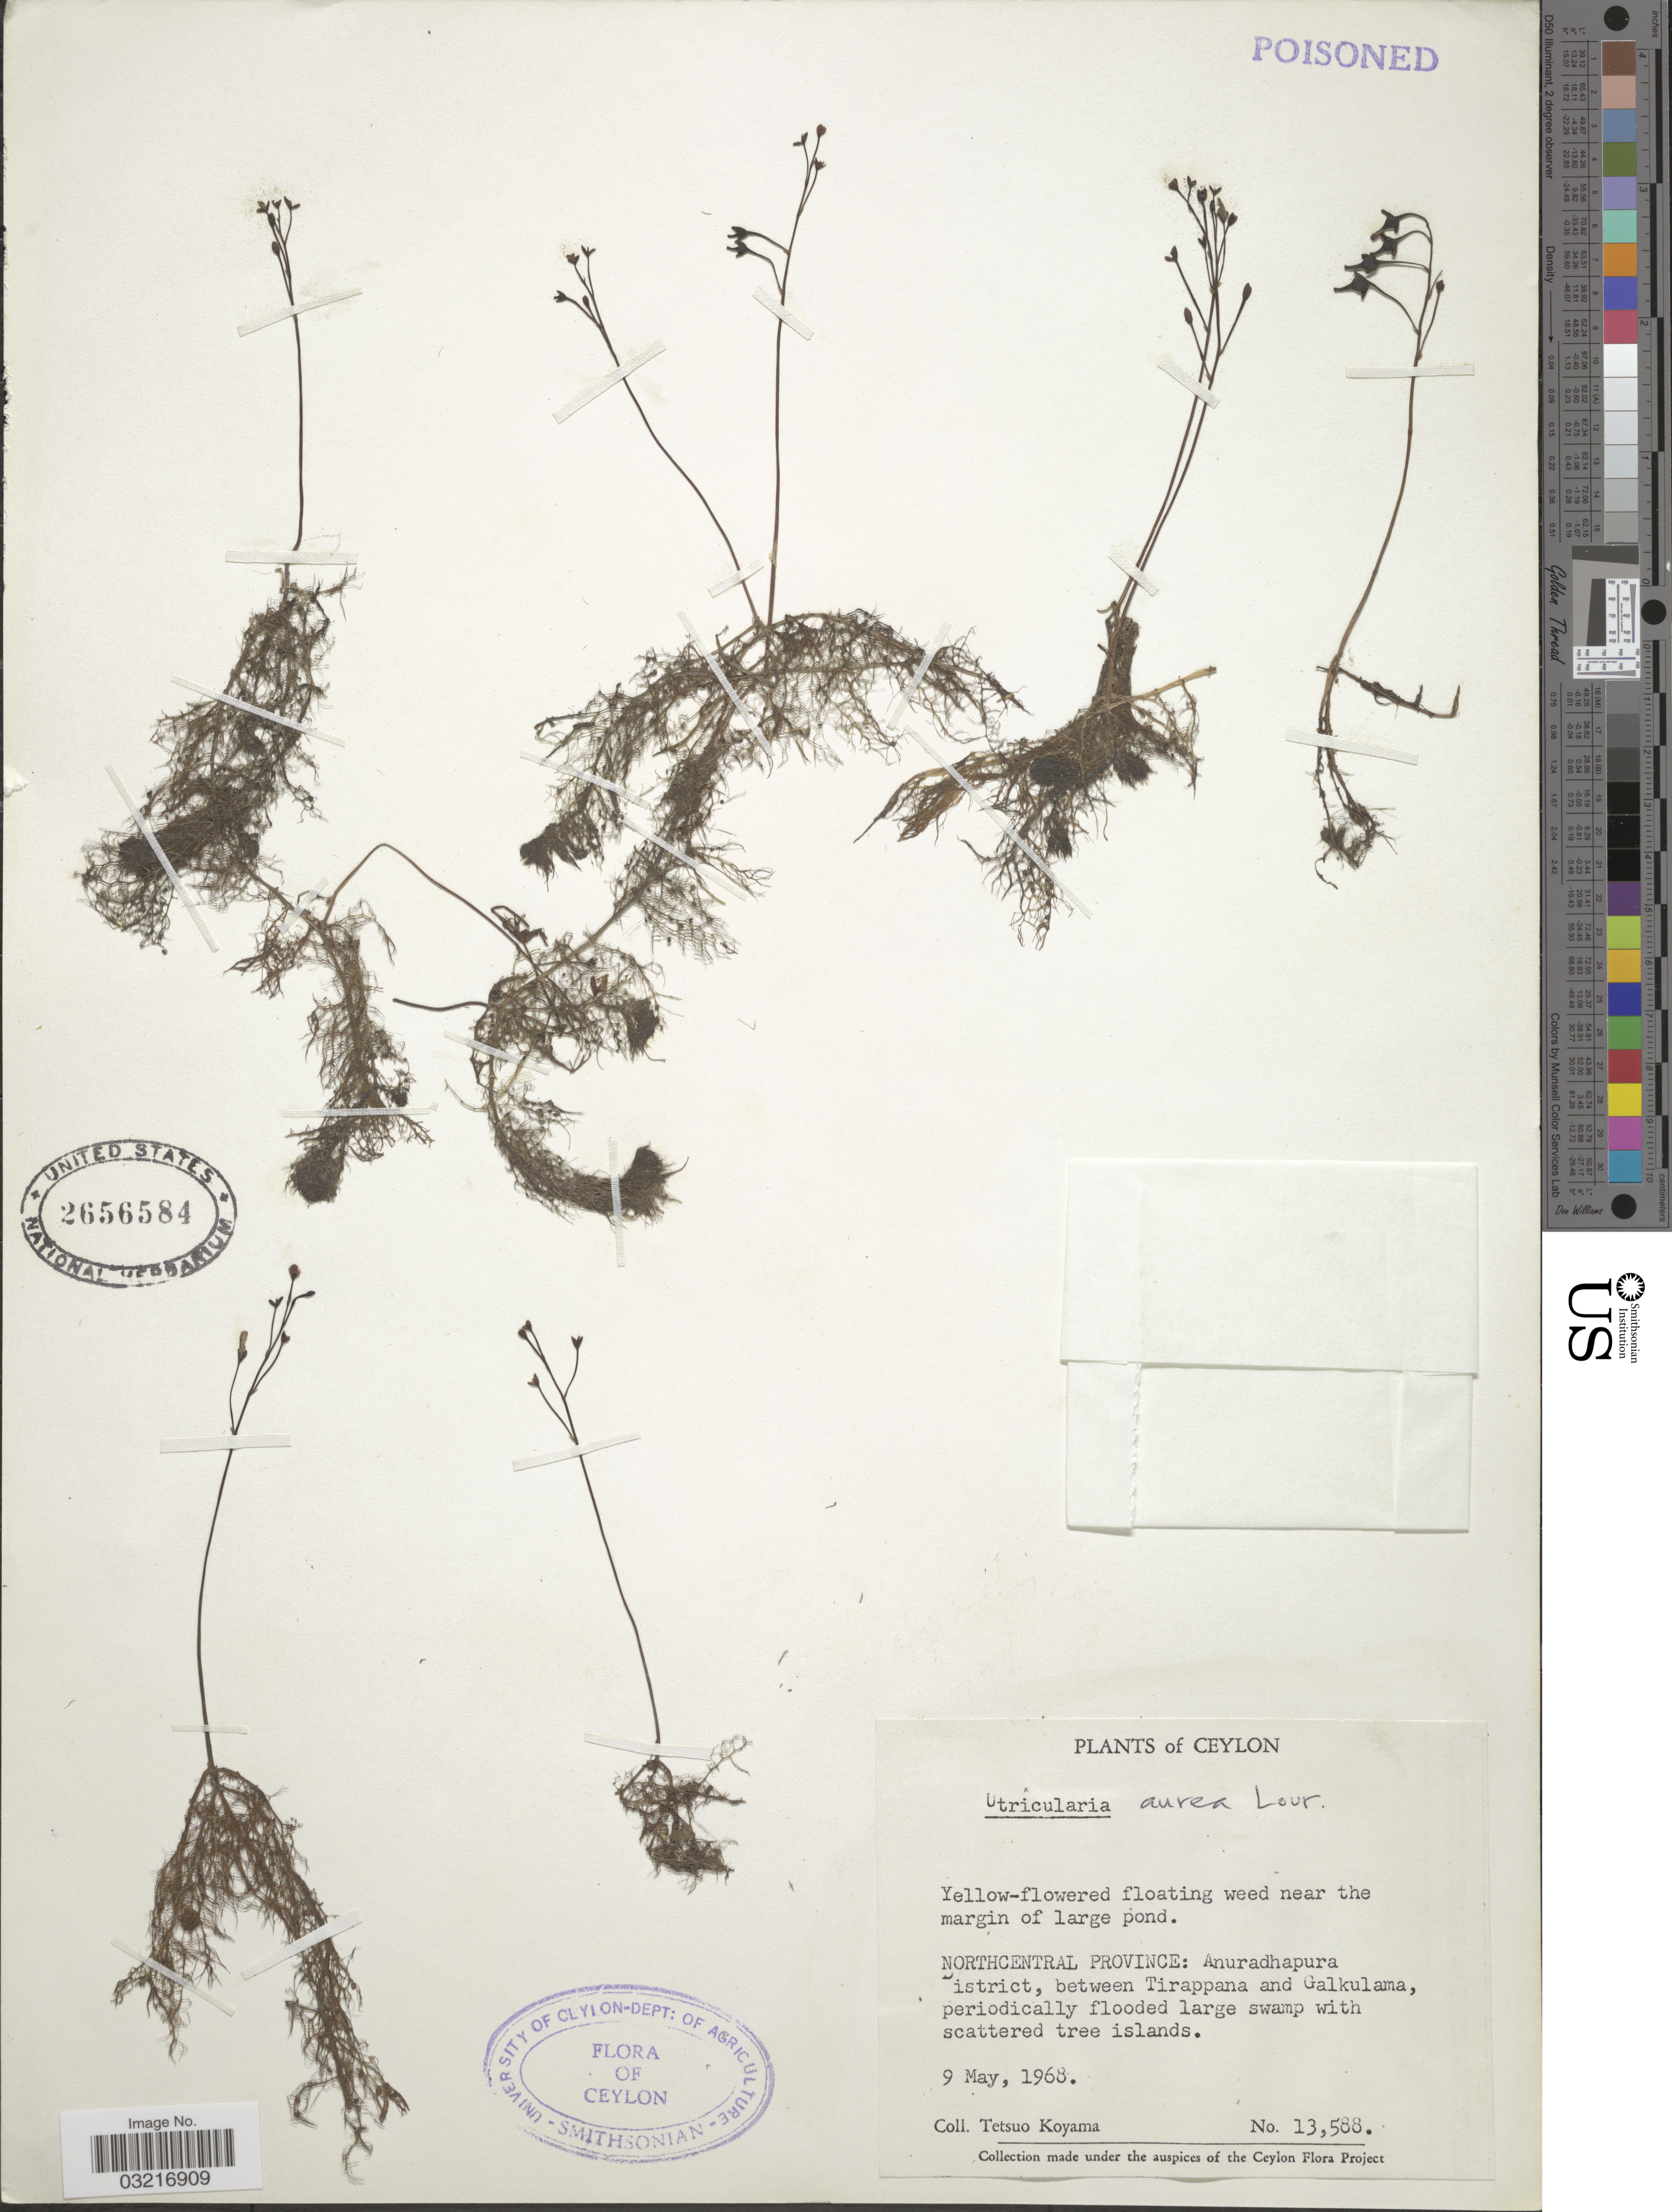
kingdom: Plantae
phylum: Tracheophyta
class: Magnoliopsida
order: Lamiales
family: Lentibulariaceae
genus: Utricularia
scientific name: Utricularia aurea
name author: Lour.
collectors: T. Koyama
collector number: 13588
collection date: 1968-05-09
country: Sri Lanka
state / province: North Central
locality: Ceylon, Anuradhapura District, between Tirappana and Galkulama.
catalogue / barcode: US 2656584